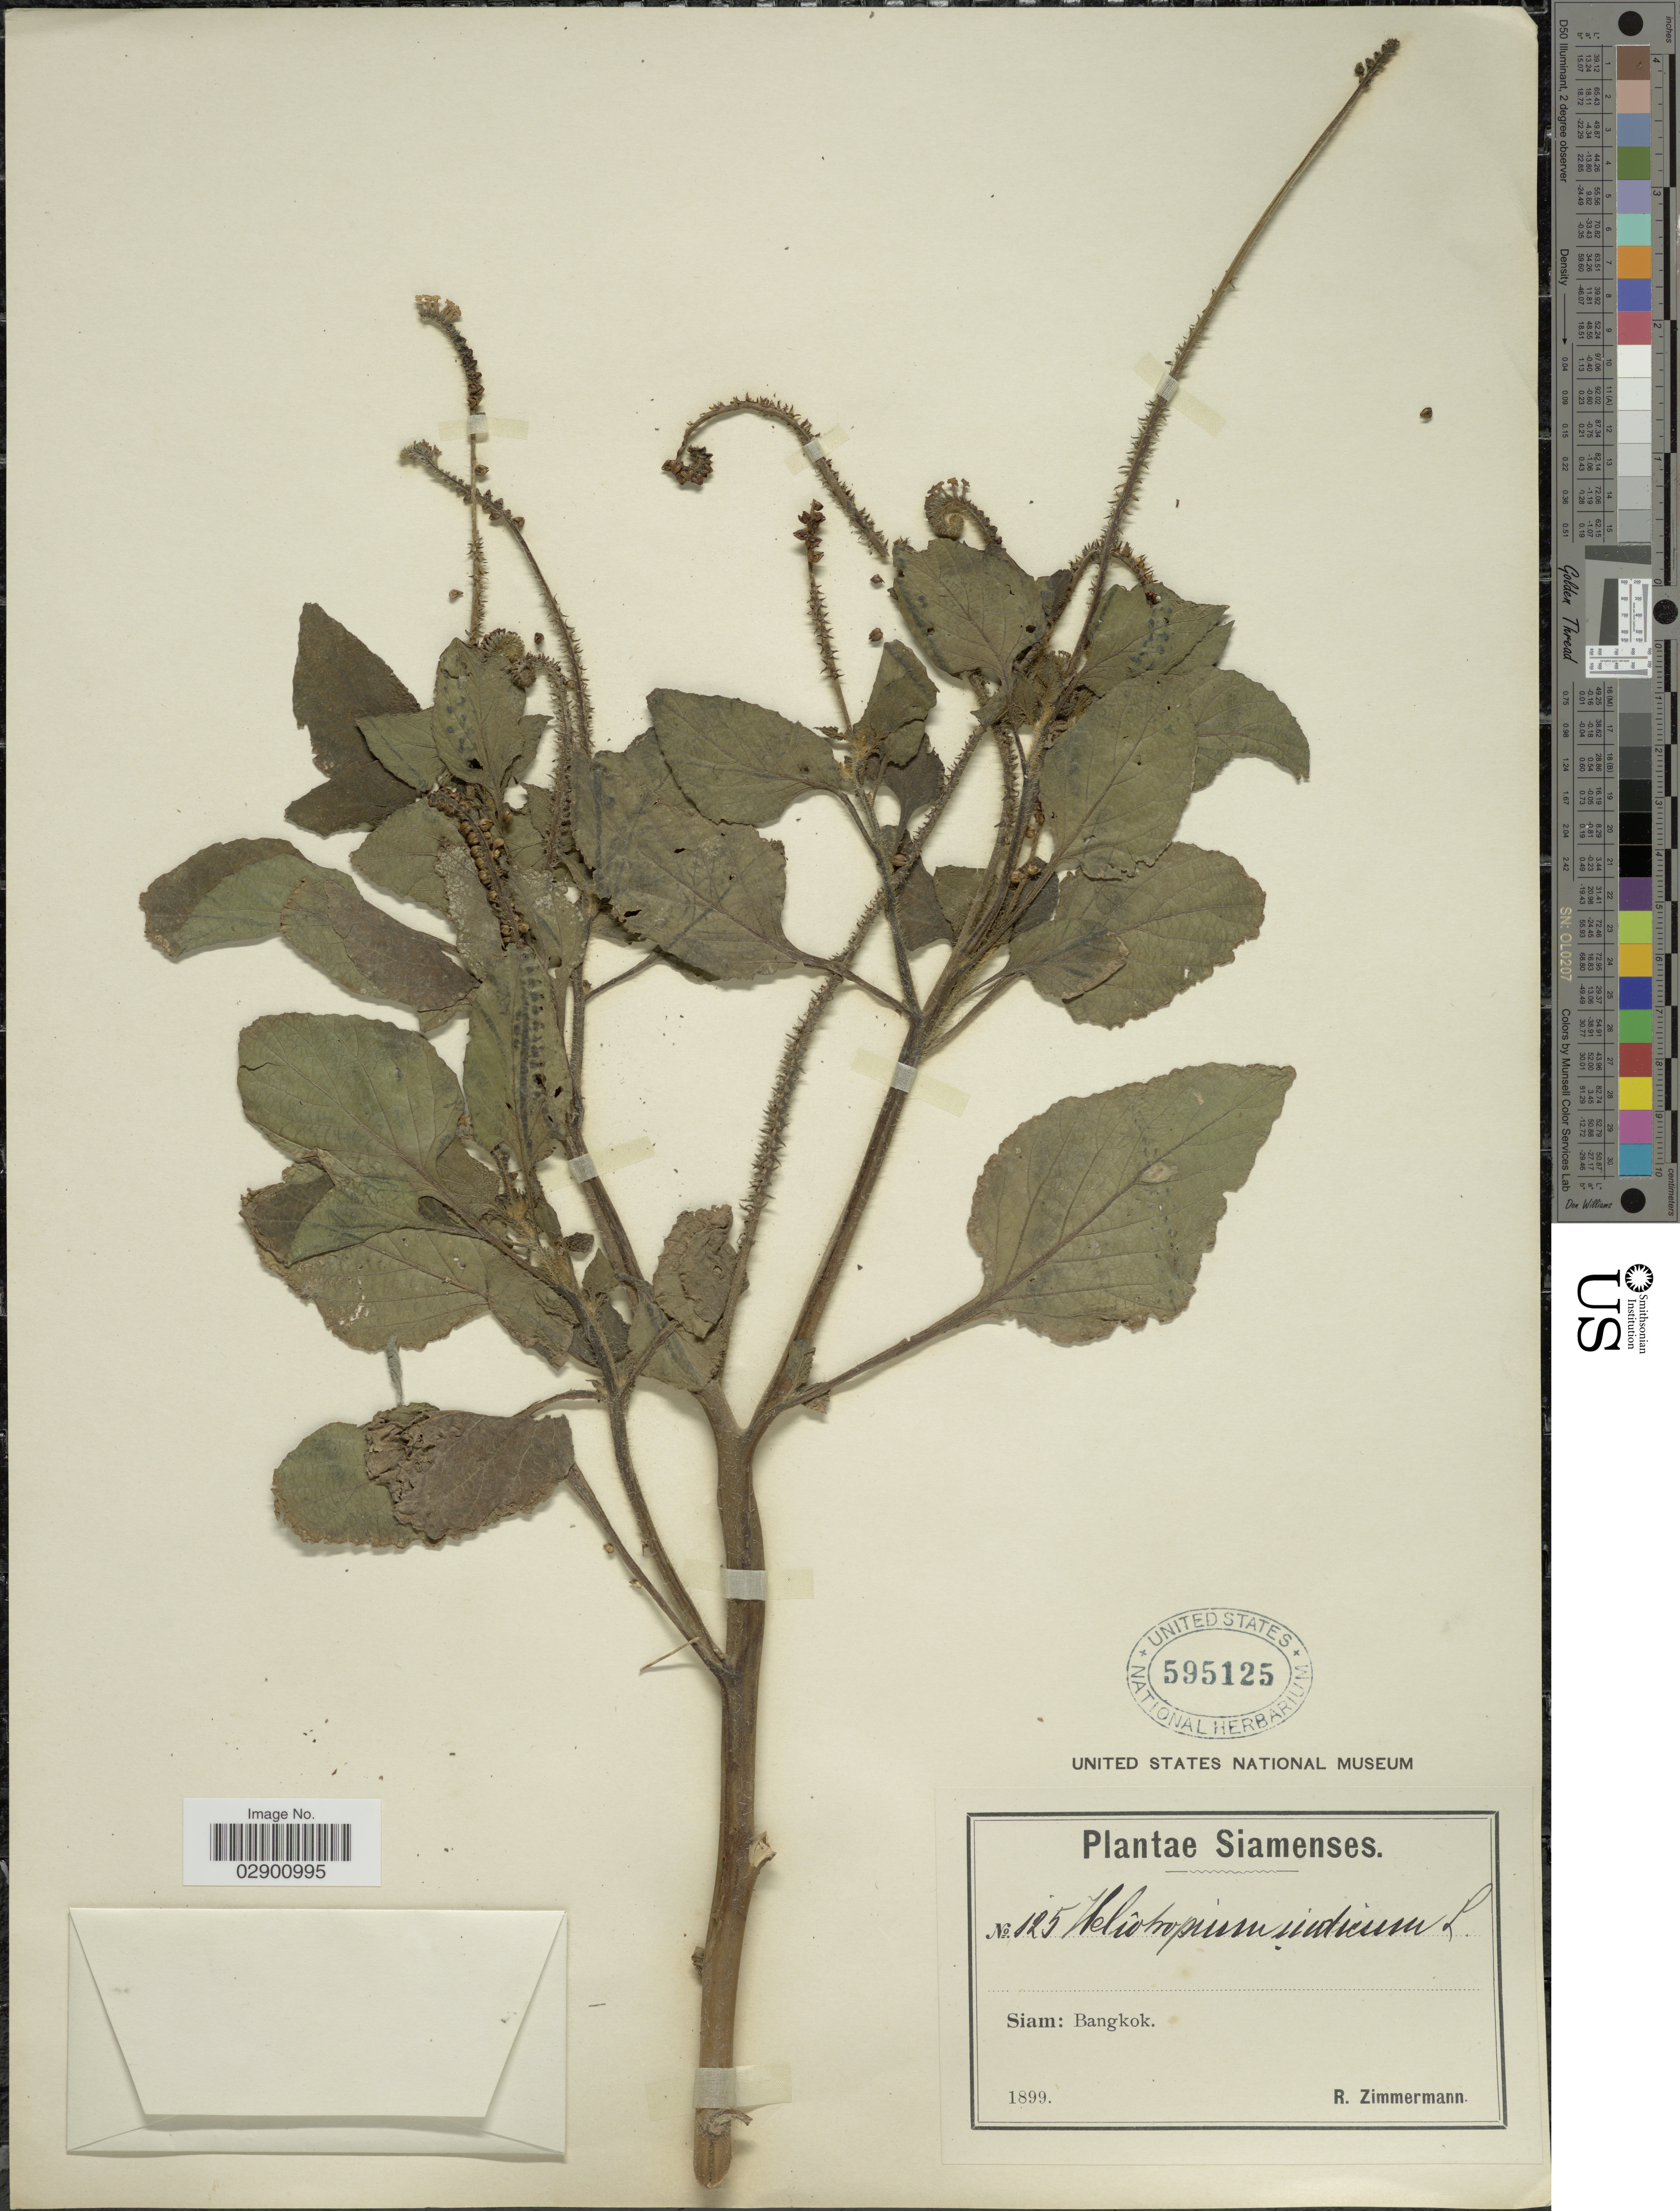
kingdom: Plantae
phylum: Tracheophyta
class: Magnoliopsida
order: Boraginales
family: Heliotropiaceae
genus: Heliotropium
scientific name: Heliotropium indicum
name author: L.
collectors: R. Zimmermann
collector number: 125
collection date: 1899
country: Thailand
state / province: Bangkok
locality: Siamenses. Siam: Bangkok.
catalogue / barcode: US 595125